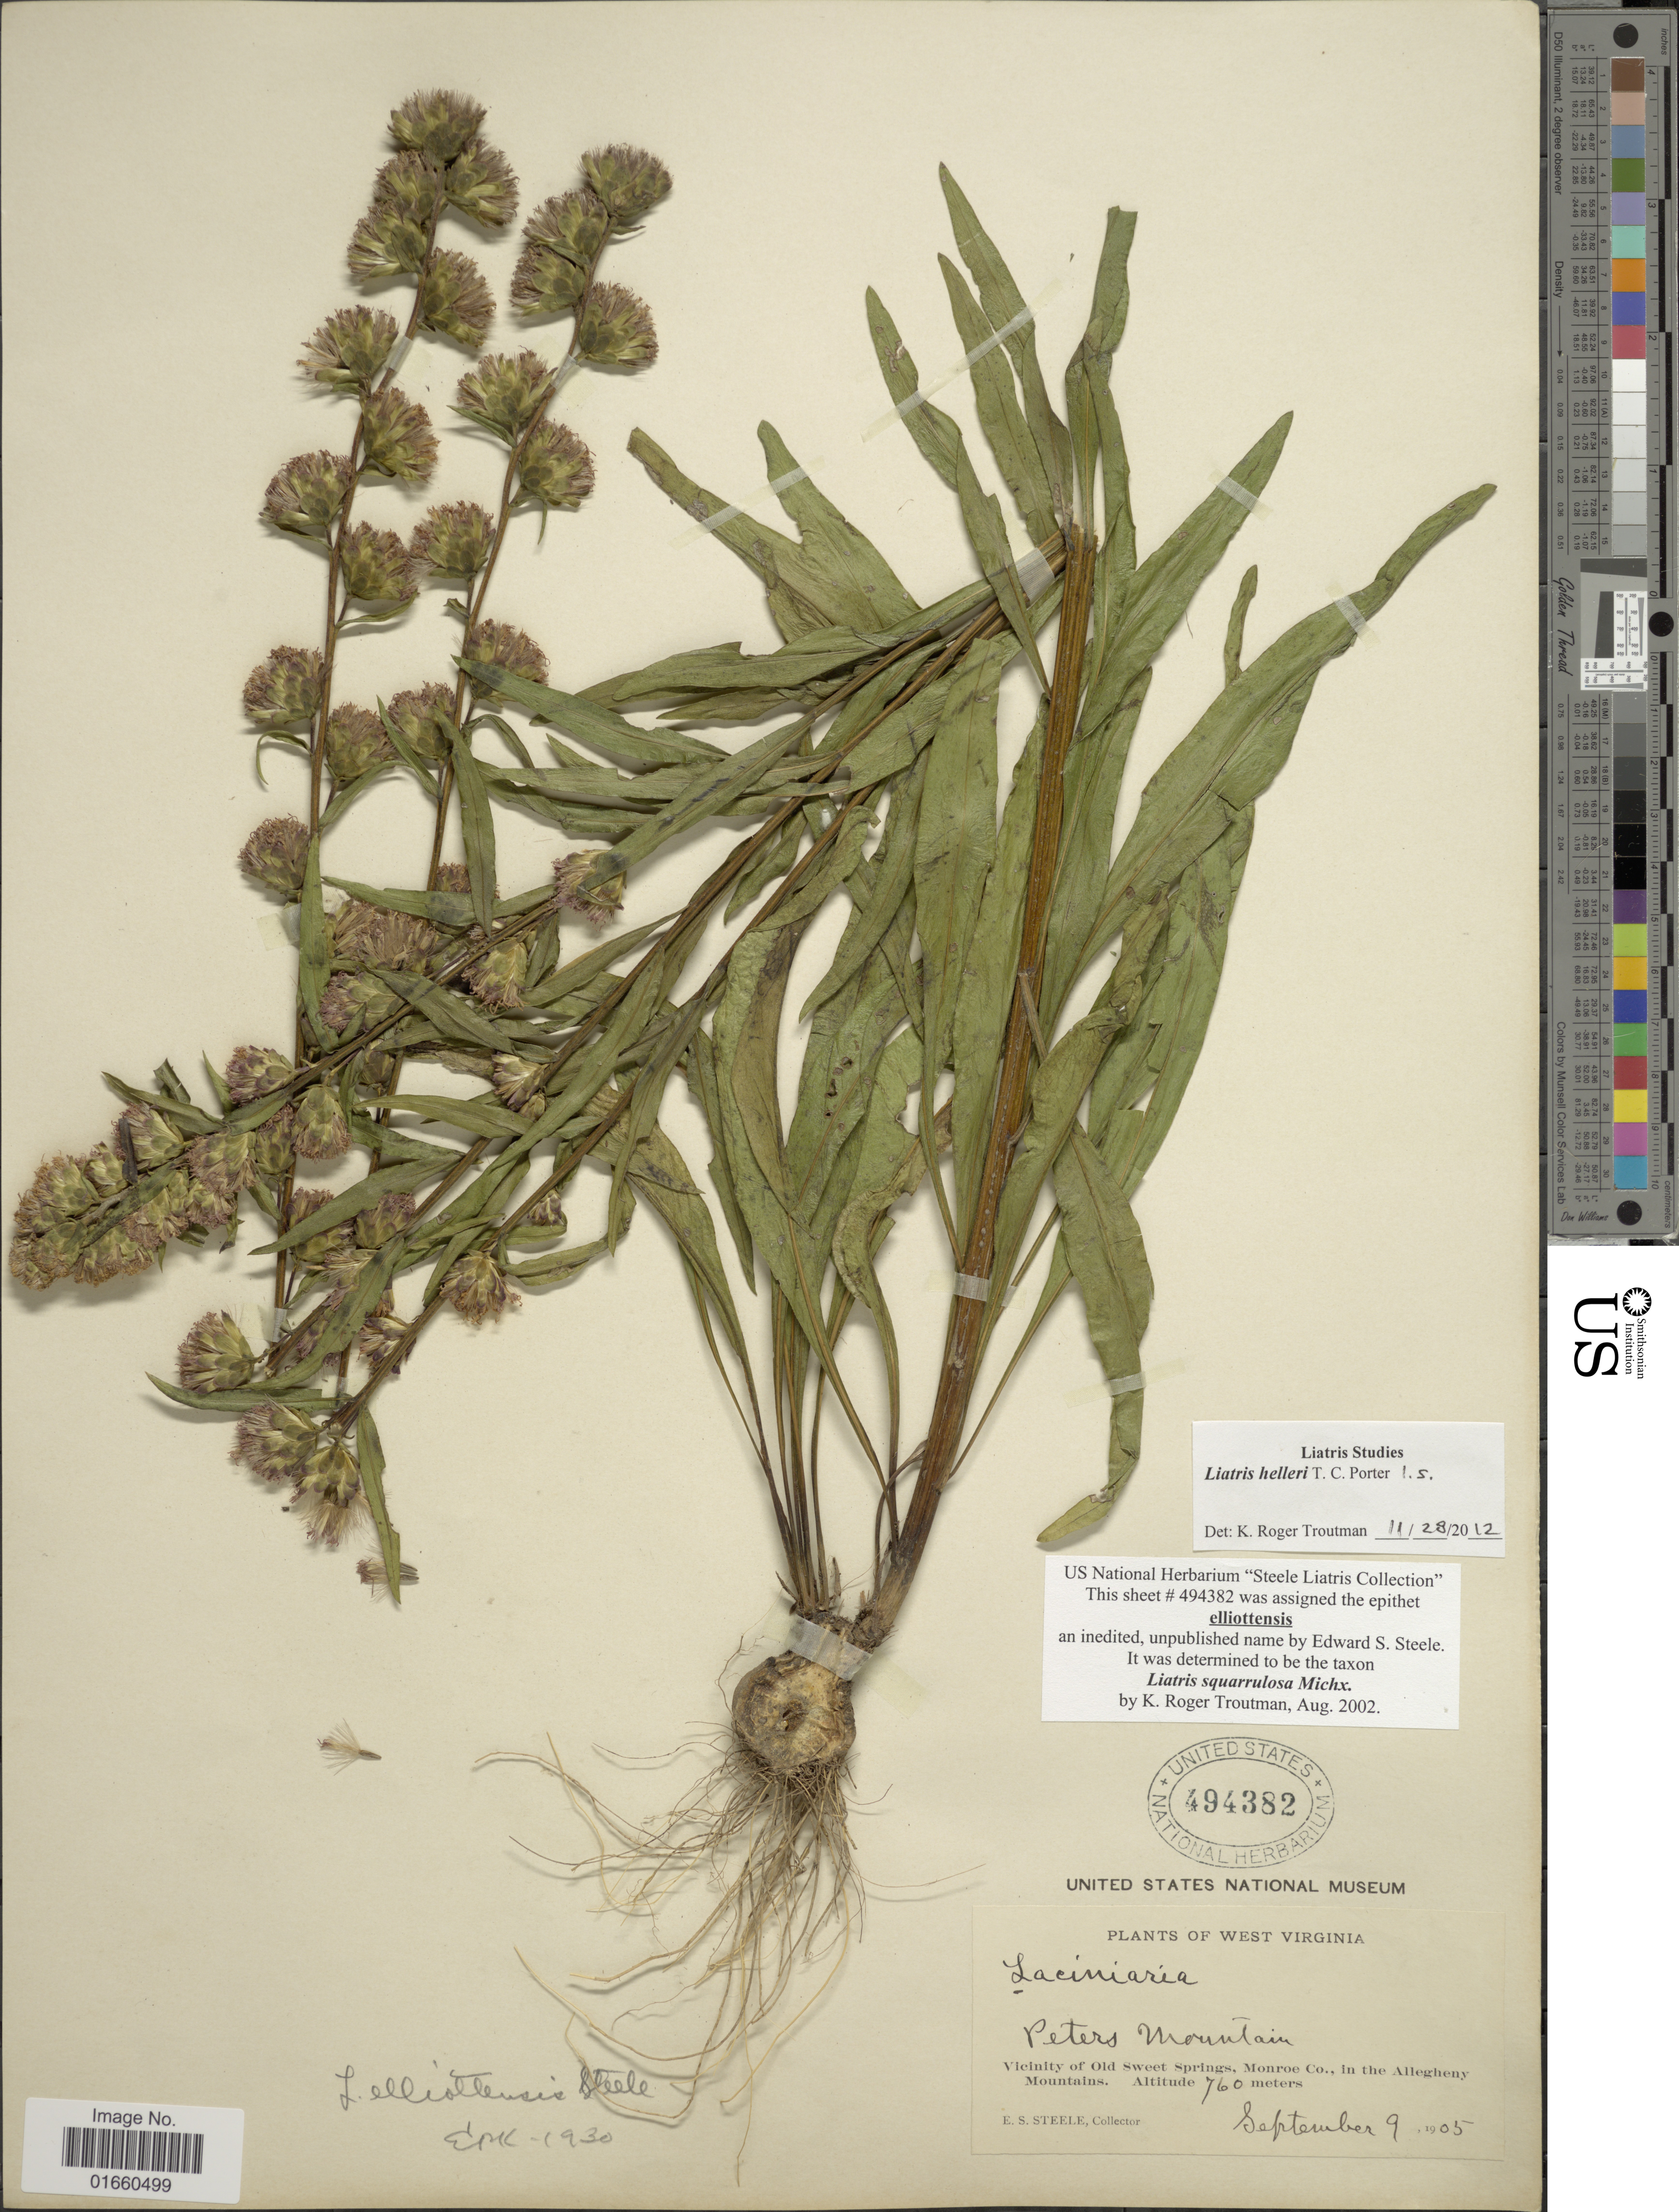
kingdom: Plantae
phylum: Tracheophyta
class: Magnoliopsida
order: Asterales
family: Asteraceae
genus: Liatris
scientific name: Liatris helleri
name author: Porter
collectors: E. Steele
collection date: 1905-09-09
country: United States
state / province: West Virginia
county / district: Monroe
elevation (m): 760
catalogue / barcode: US 494382